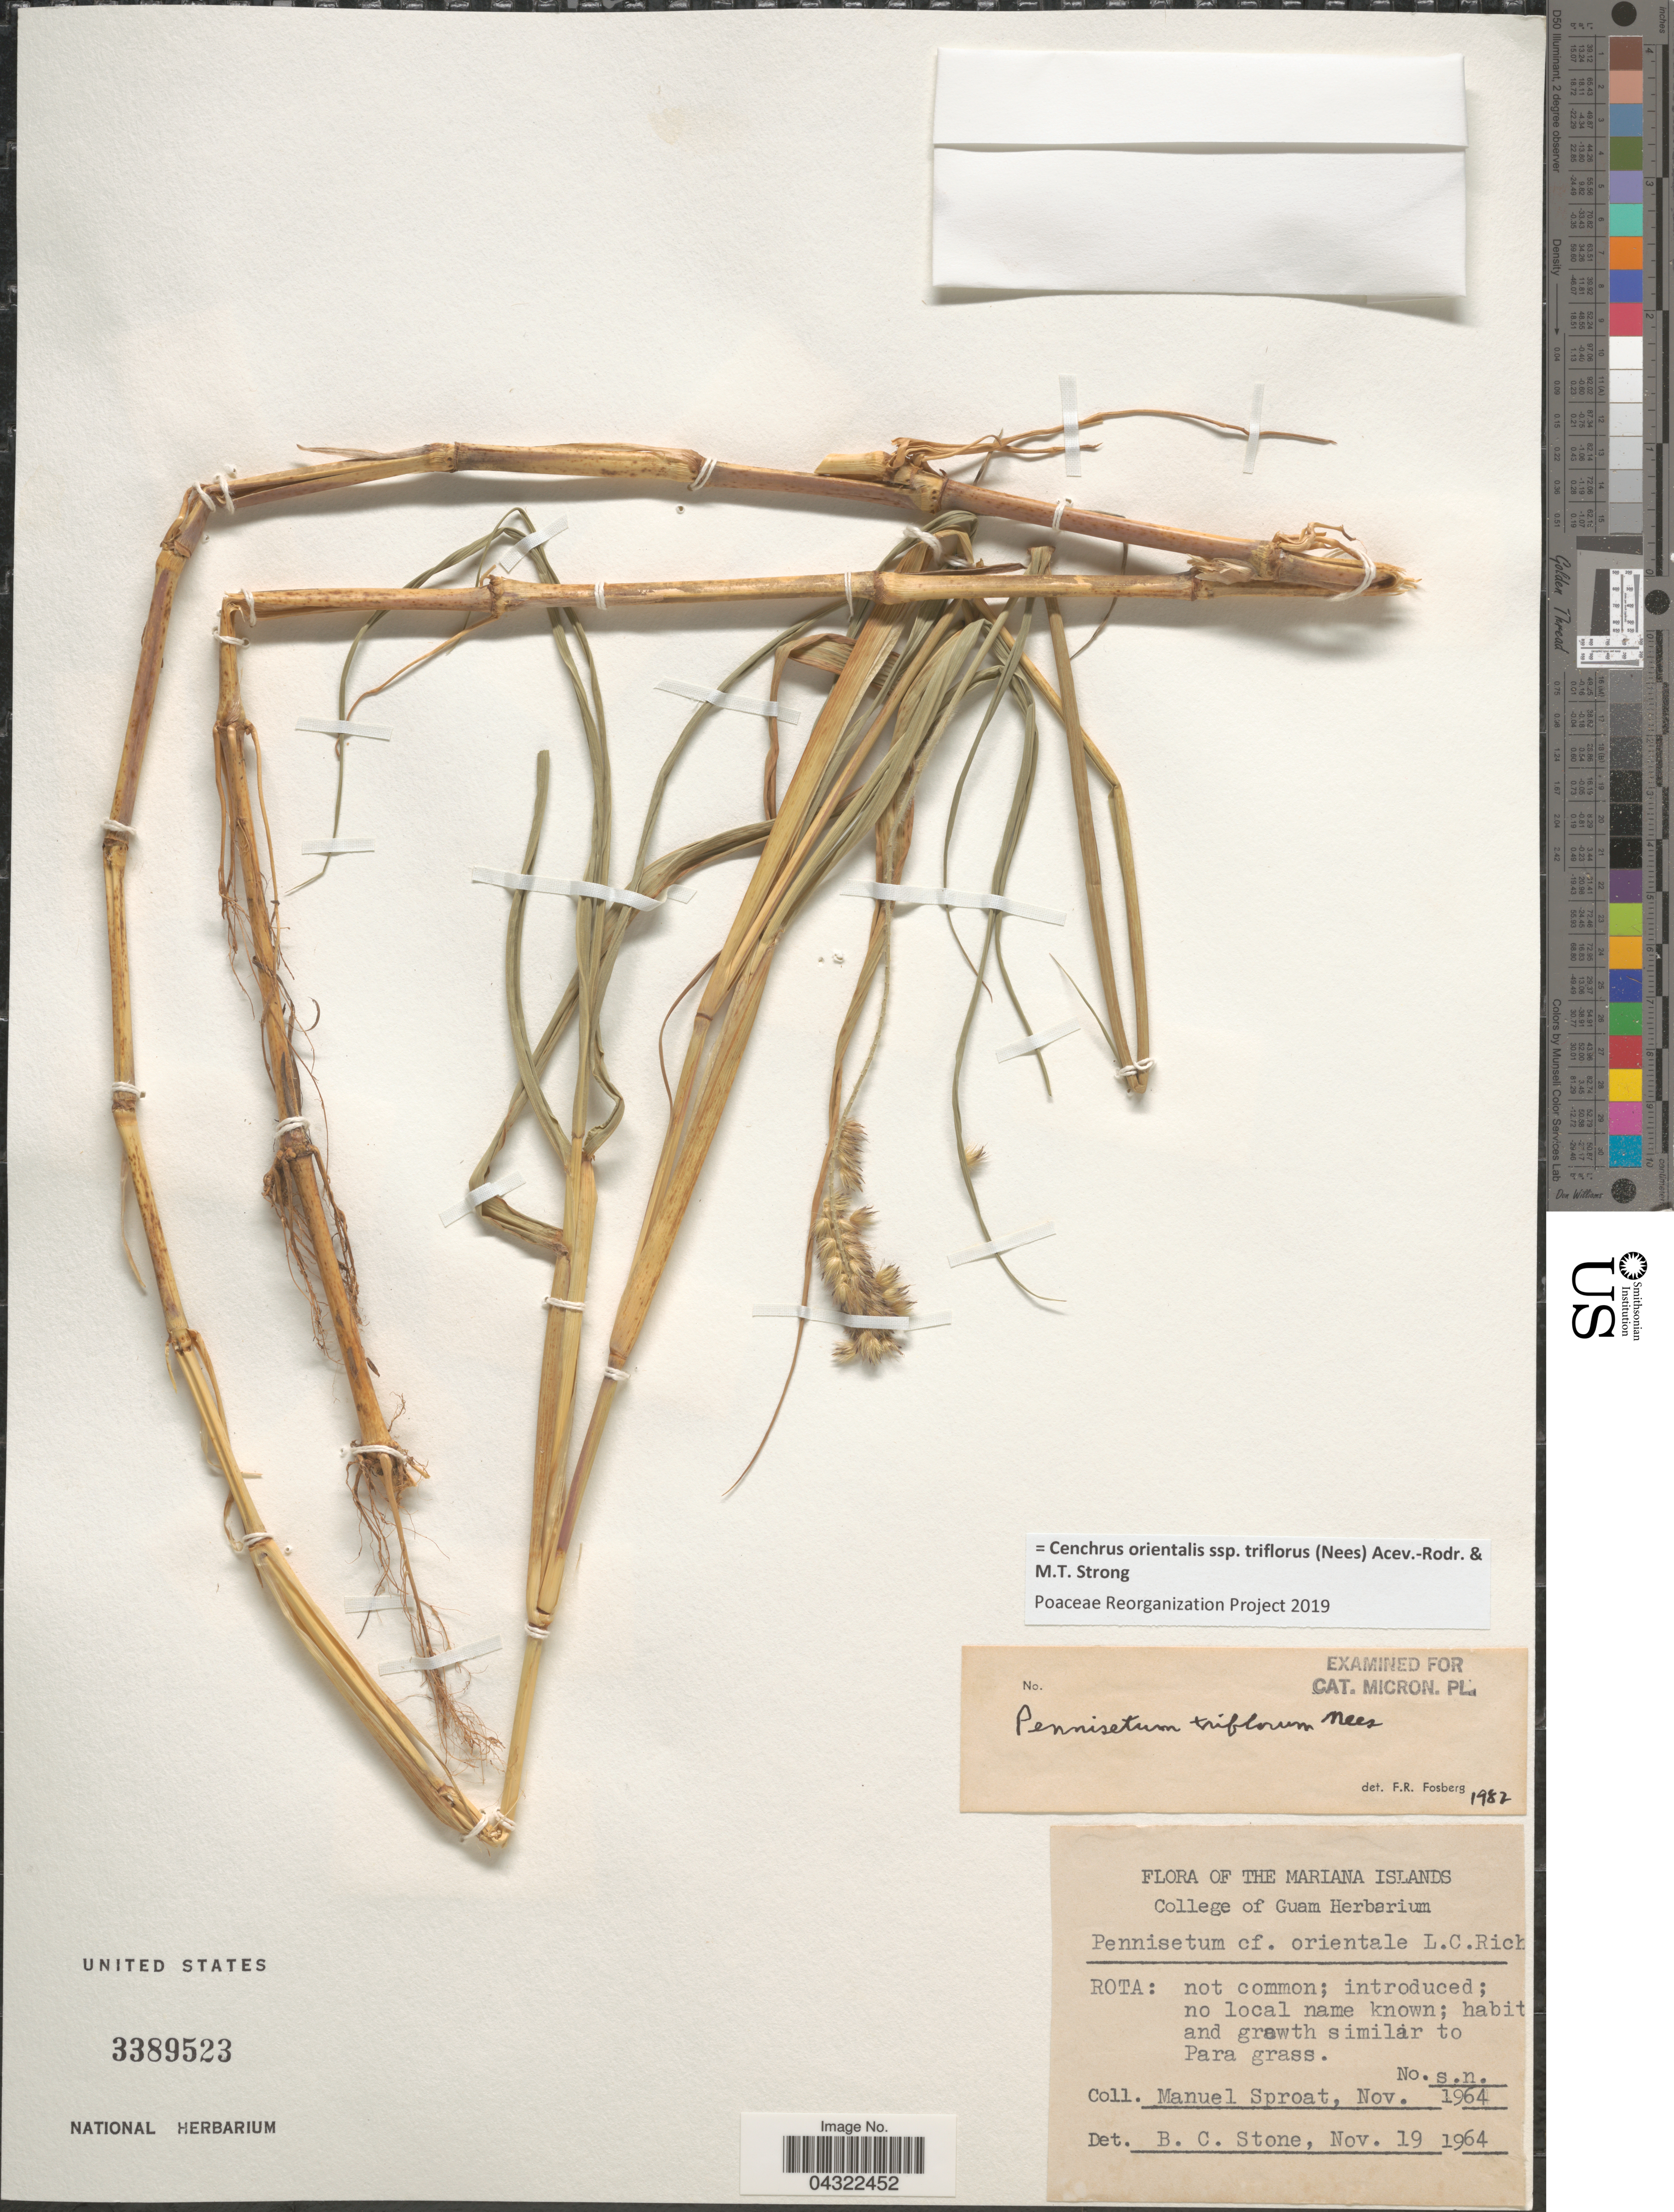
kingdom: Plantae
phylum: Tracheophyta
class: Liliopsida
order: Poales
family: Poaceae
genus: Cenchrus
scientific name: Cenchrus orientalis subsp. triflorus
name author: (Nees) Acev.-Rodr. & M.T. Strong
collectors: M. Sproat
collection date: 1964-11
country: Northern Mariana Islands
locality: The Mariana Islands. Rota.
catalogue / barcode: US 3389523